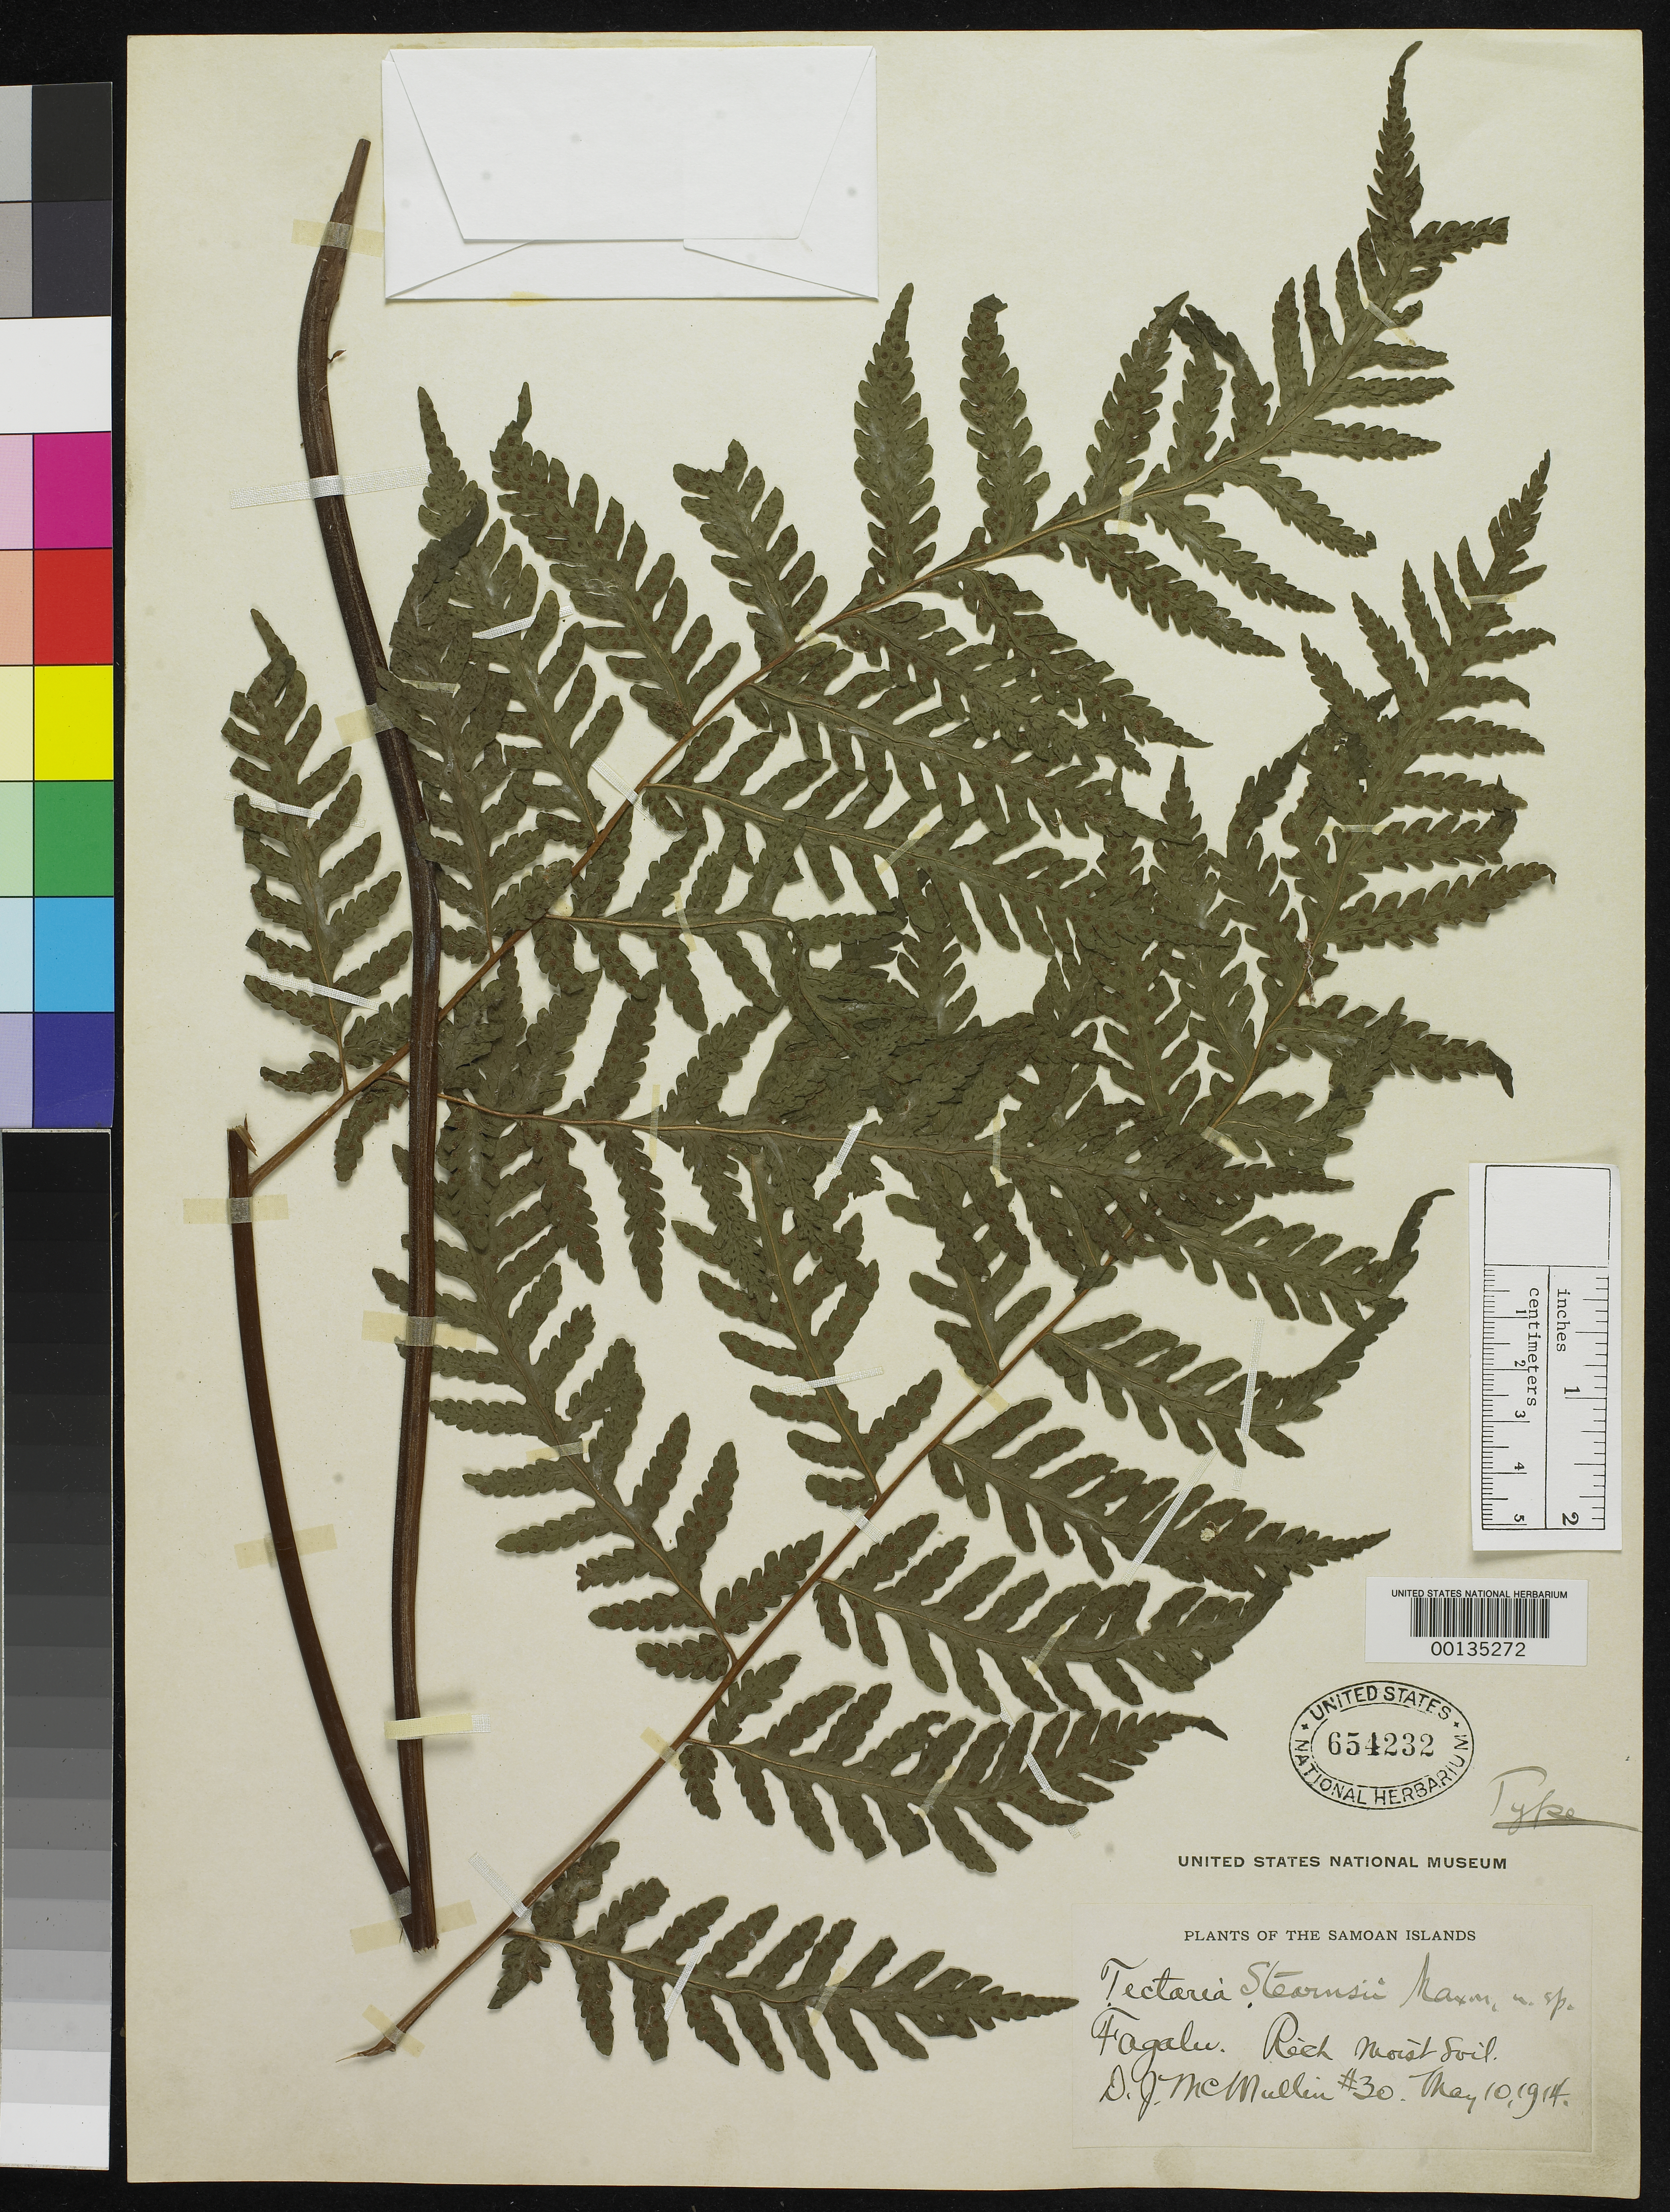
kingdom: Plantae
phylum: Tracheophyta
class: Polypodiopsida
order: Polypodiales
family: Tectariaceae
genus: Tectaria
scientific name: Tectaria stearnsii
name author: Maxon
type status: Holotype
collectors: D. McMullin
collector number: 30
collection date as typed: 10 May 1914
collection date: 1914-05-10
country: American Samoa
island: Tutuila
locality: Fagalu.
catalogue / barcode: US 654232